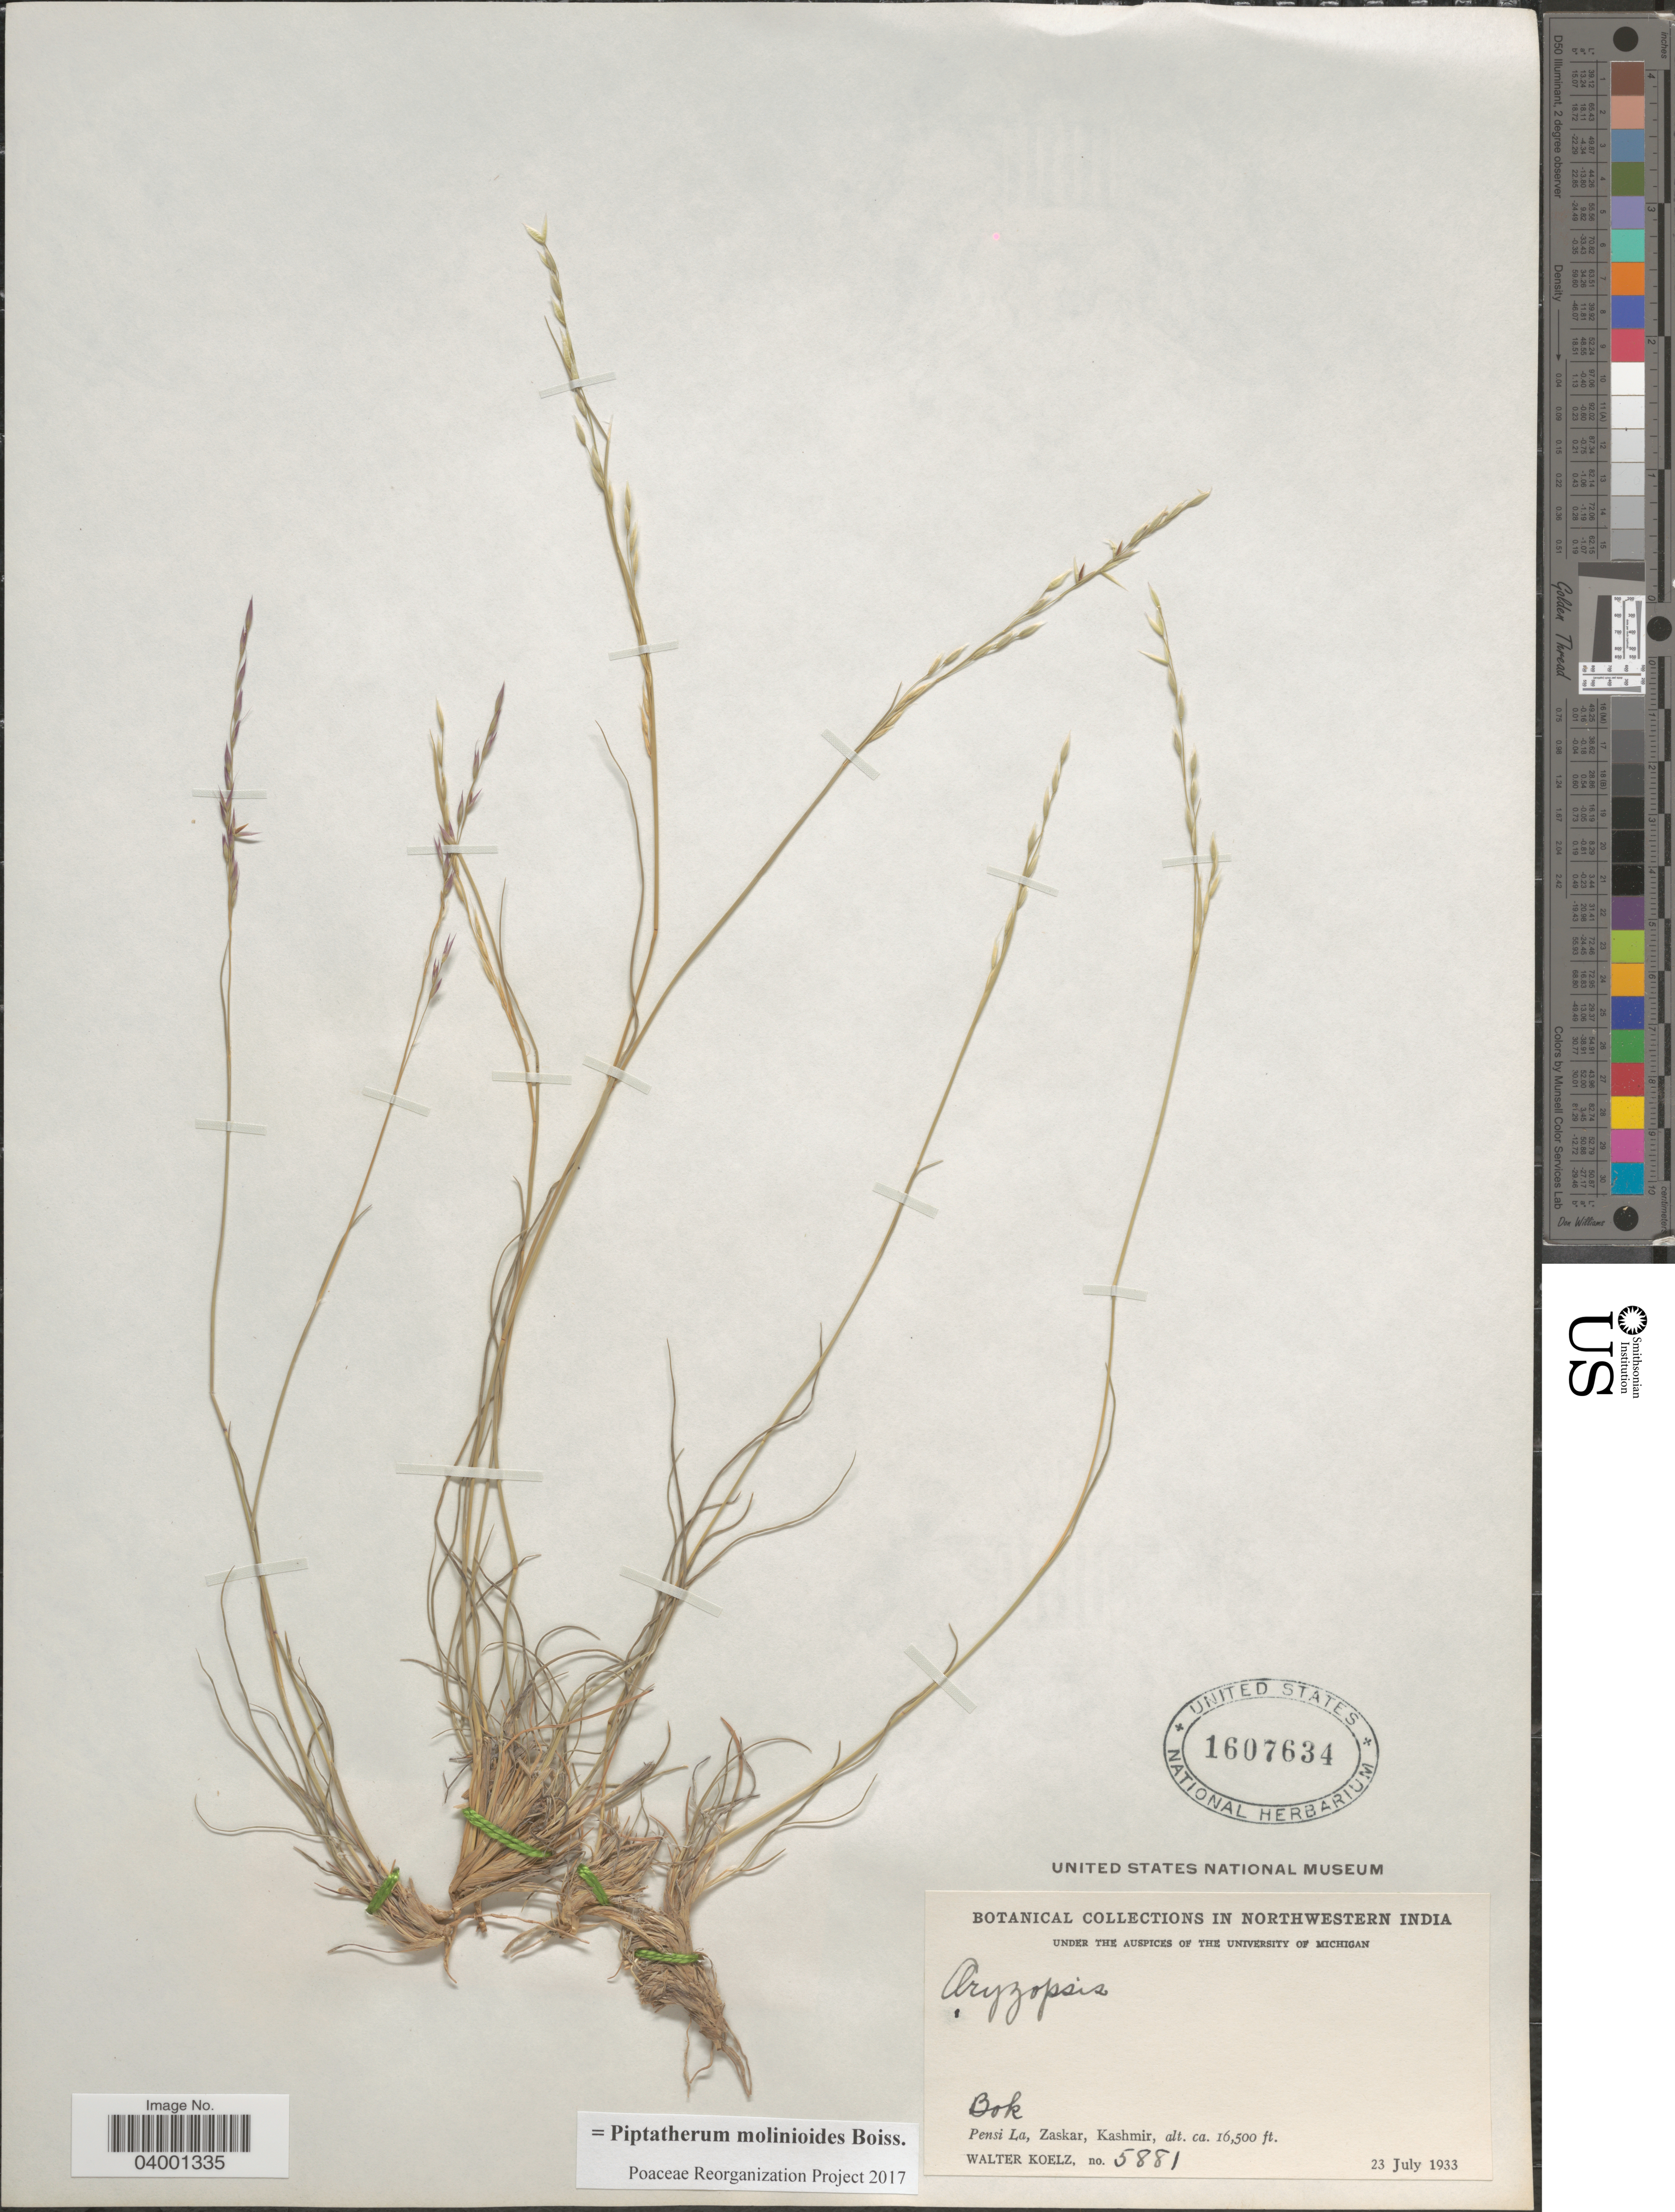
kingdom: Plantae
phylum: Tracheophyta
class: Liliopsida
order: Poales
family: Poaceae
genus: Piptatherum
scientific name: Piptatherum molinioides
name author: Boiss.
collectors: W. N. Koelz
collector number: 5881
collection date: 1933-07-23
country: India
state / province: Jammu and Kashmir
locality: In Northwestern India. Pensi La, Zaskar, Kashmir.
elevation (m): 5029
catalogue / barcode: US 1607634